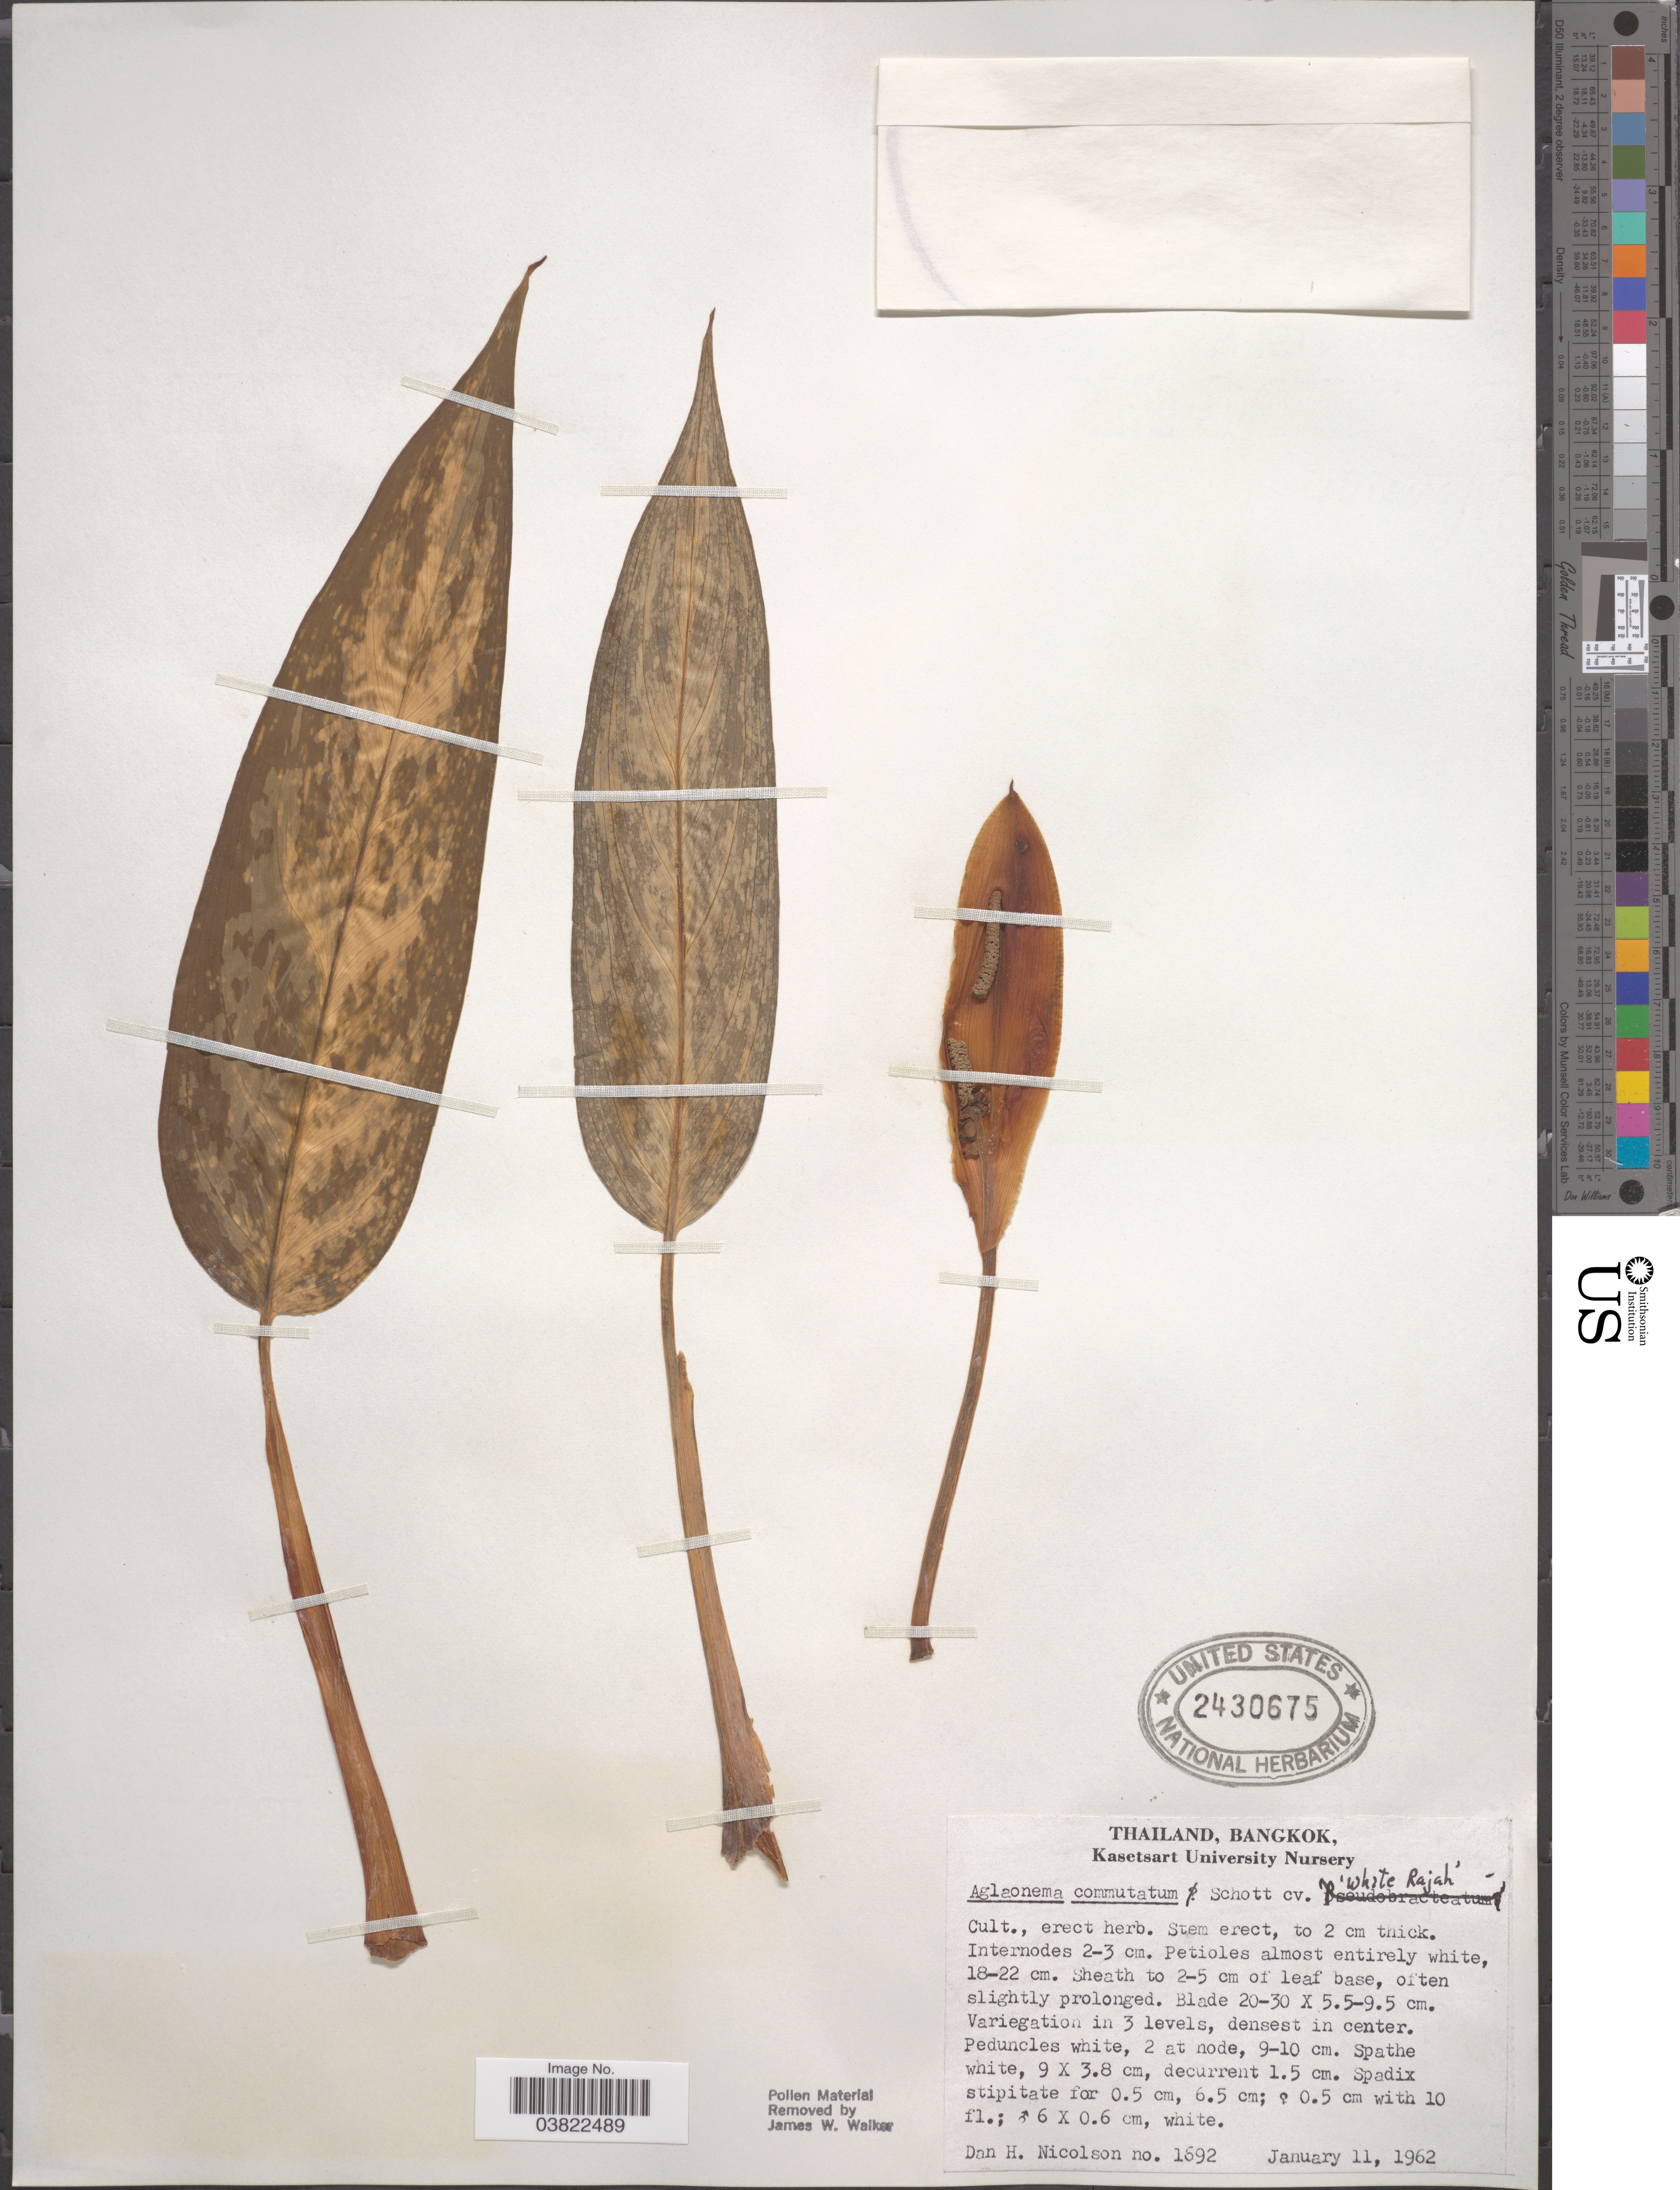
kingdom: Plantae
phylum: Tracheophyta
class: Liliopsida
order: Alismatales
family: Araceae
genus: Aglaonema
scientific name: Aglaonema commutatum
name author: Schott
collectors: D. H. Nicolson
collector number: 1692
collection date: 1962-01-11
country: Thailand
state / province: Bangkok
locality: Kasetsart University Nursery.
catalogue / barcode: US 2430675